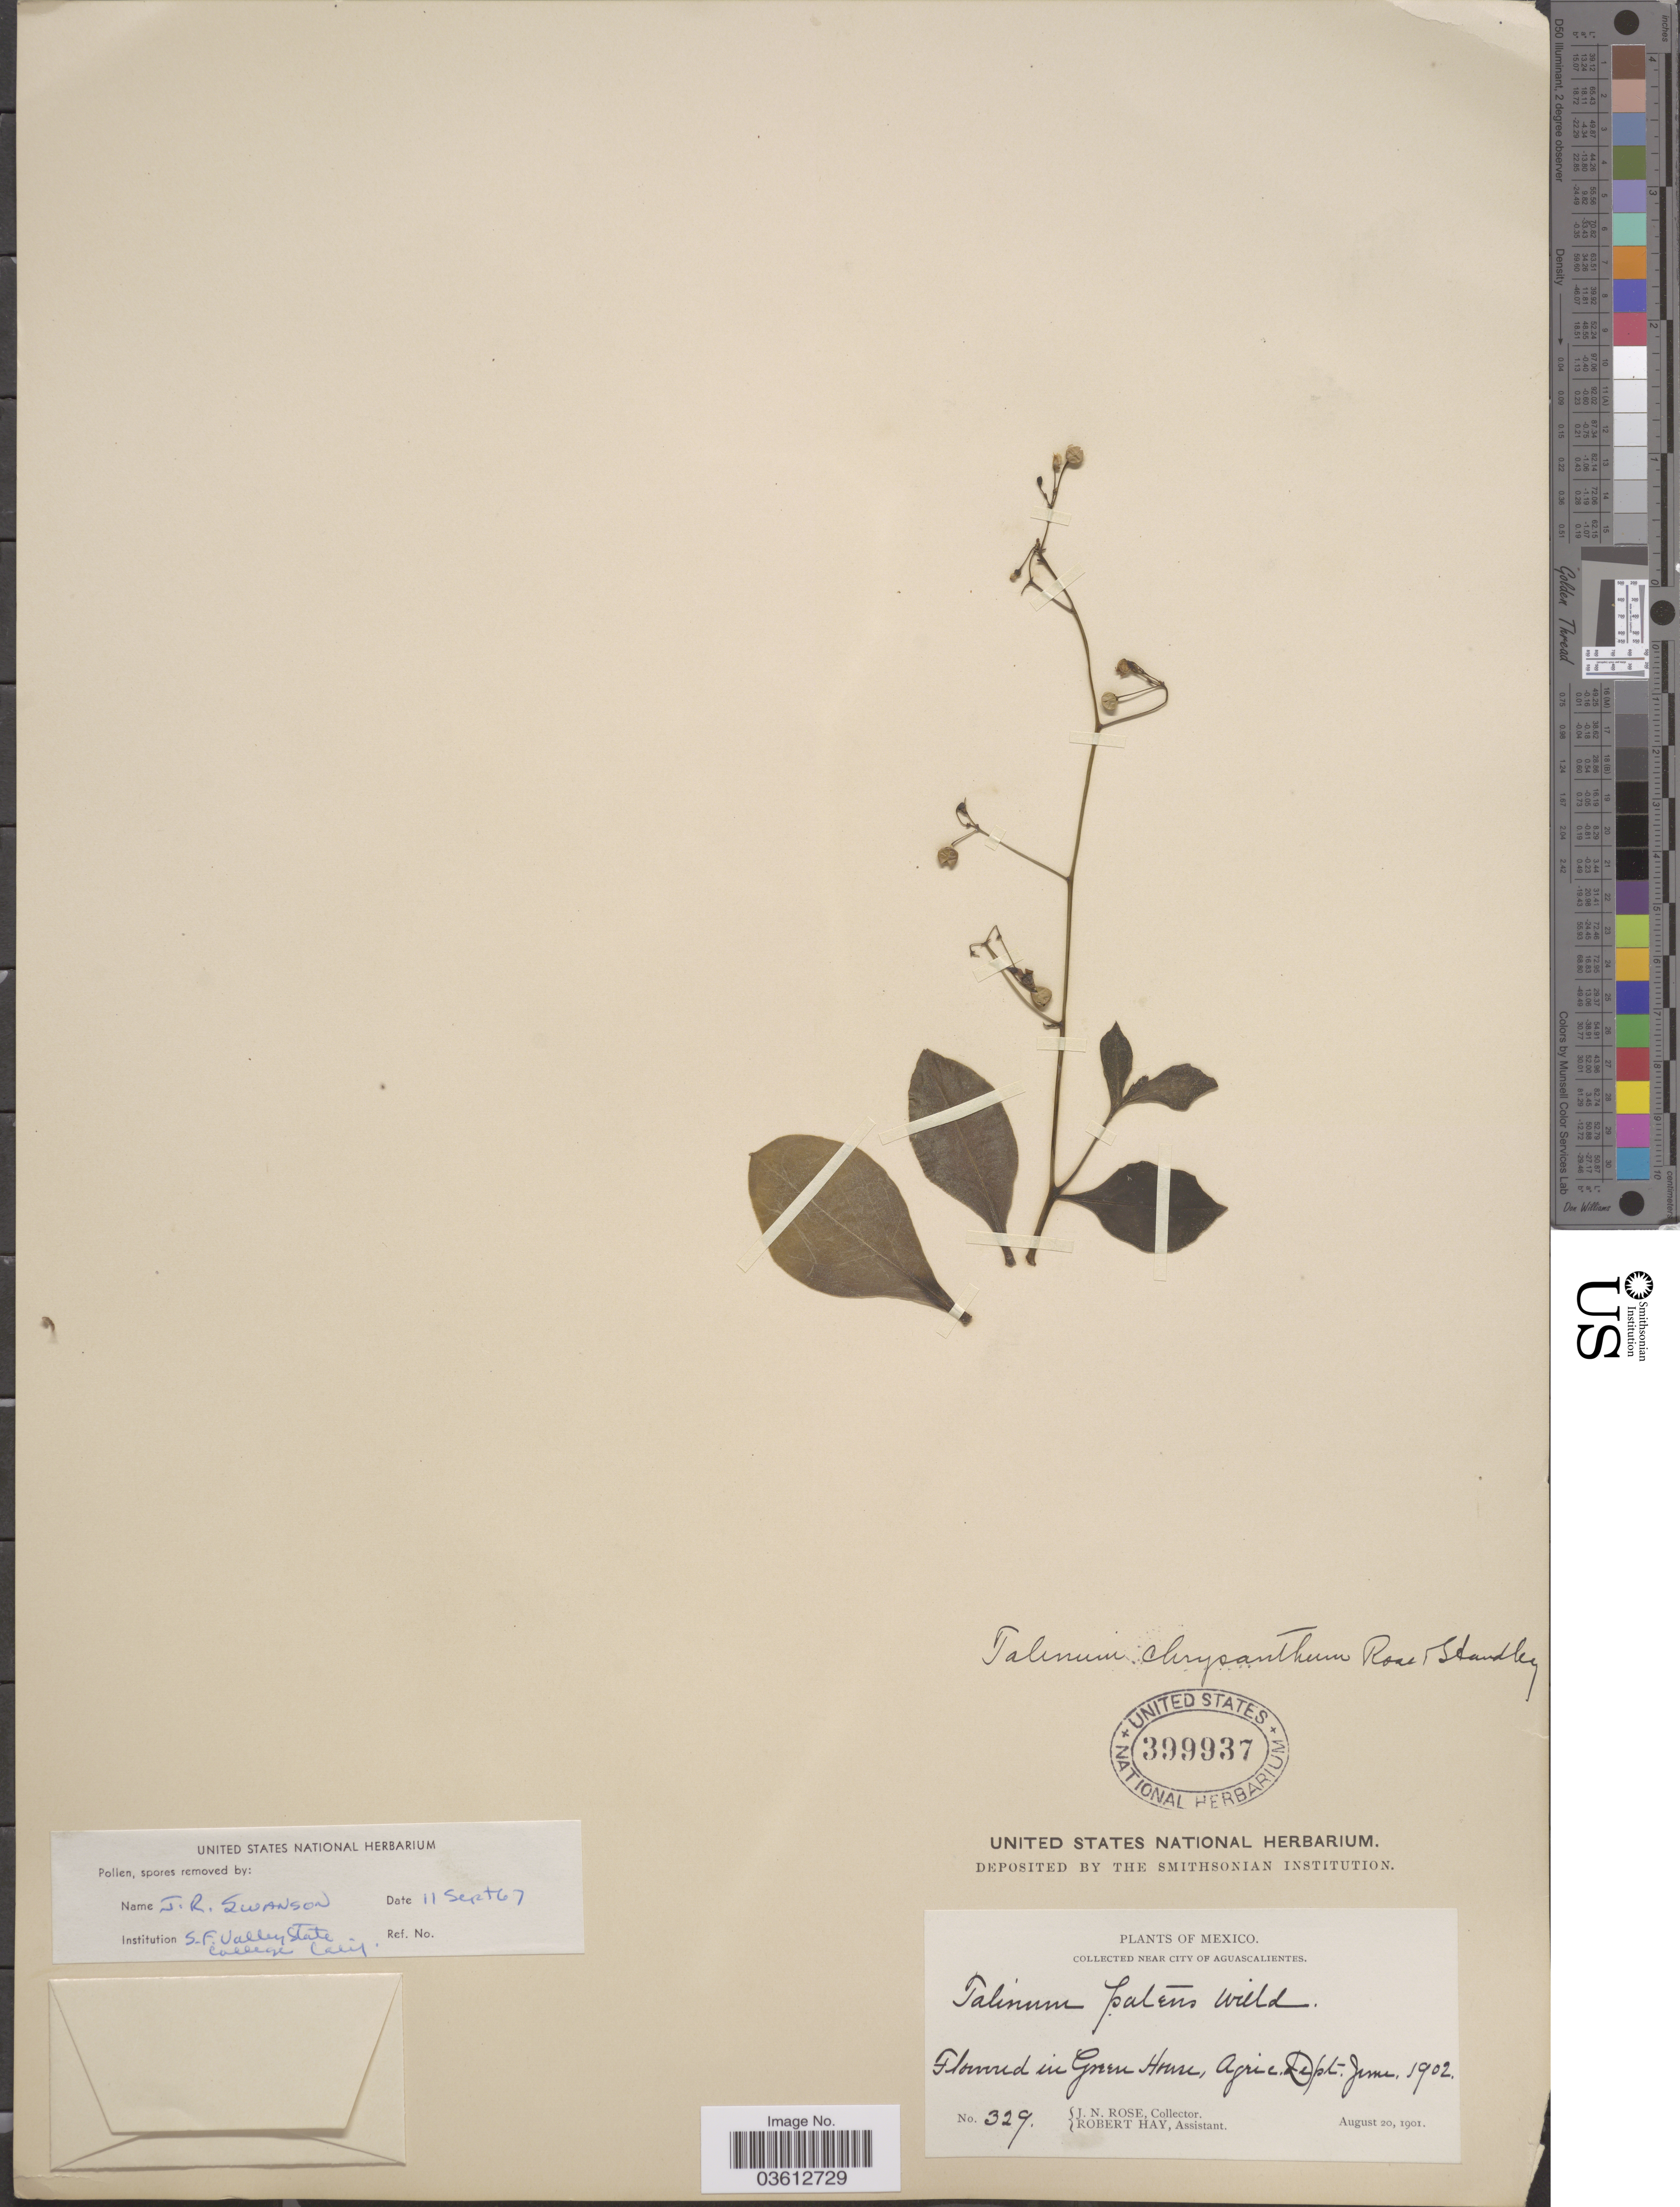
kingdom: Plantae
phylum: Tracheophyta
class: Magnoliopsida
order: Caryophyllales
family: Talinaceae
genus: Talinum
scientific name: Talinum chrysanthum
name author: Rose & Standl.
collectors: J. N. Rose & R. Hay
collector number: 329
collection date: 1901-08-20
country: Mexico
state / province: Aguascalientes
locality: Near City of Aguascalientes.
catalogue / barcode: US 399937